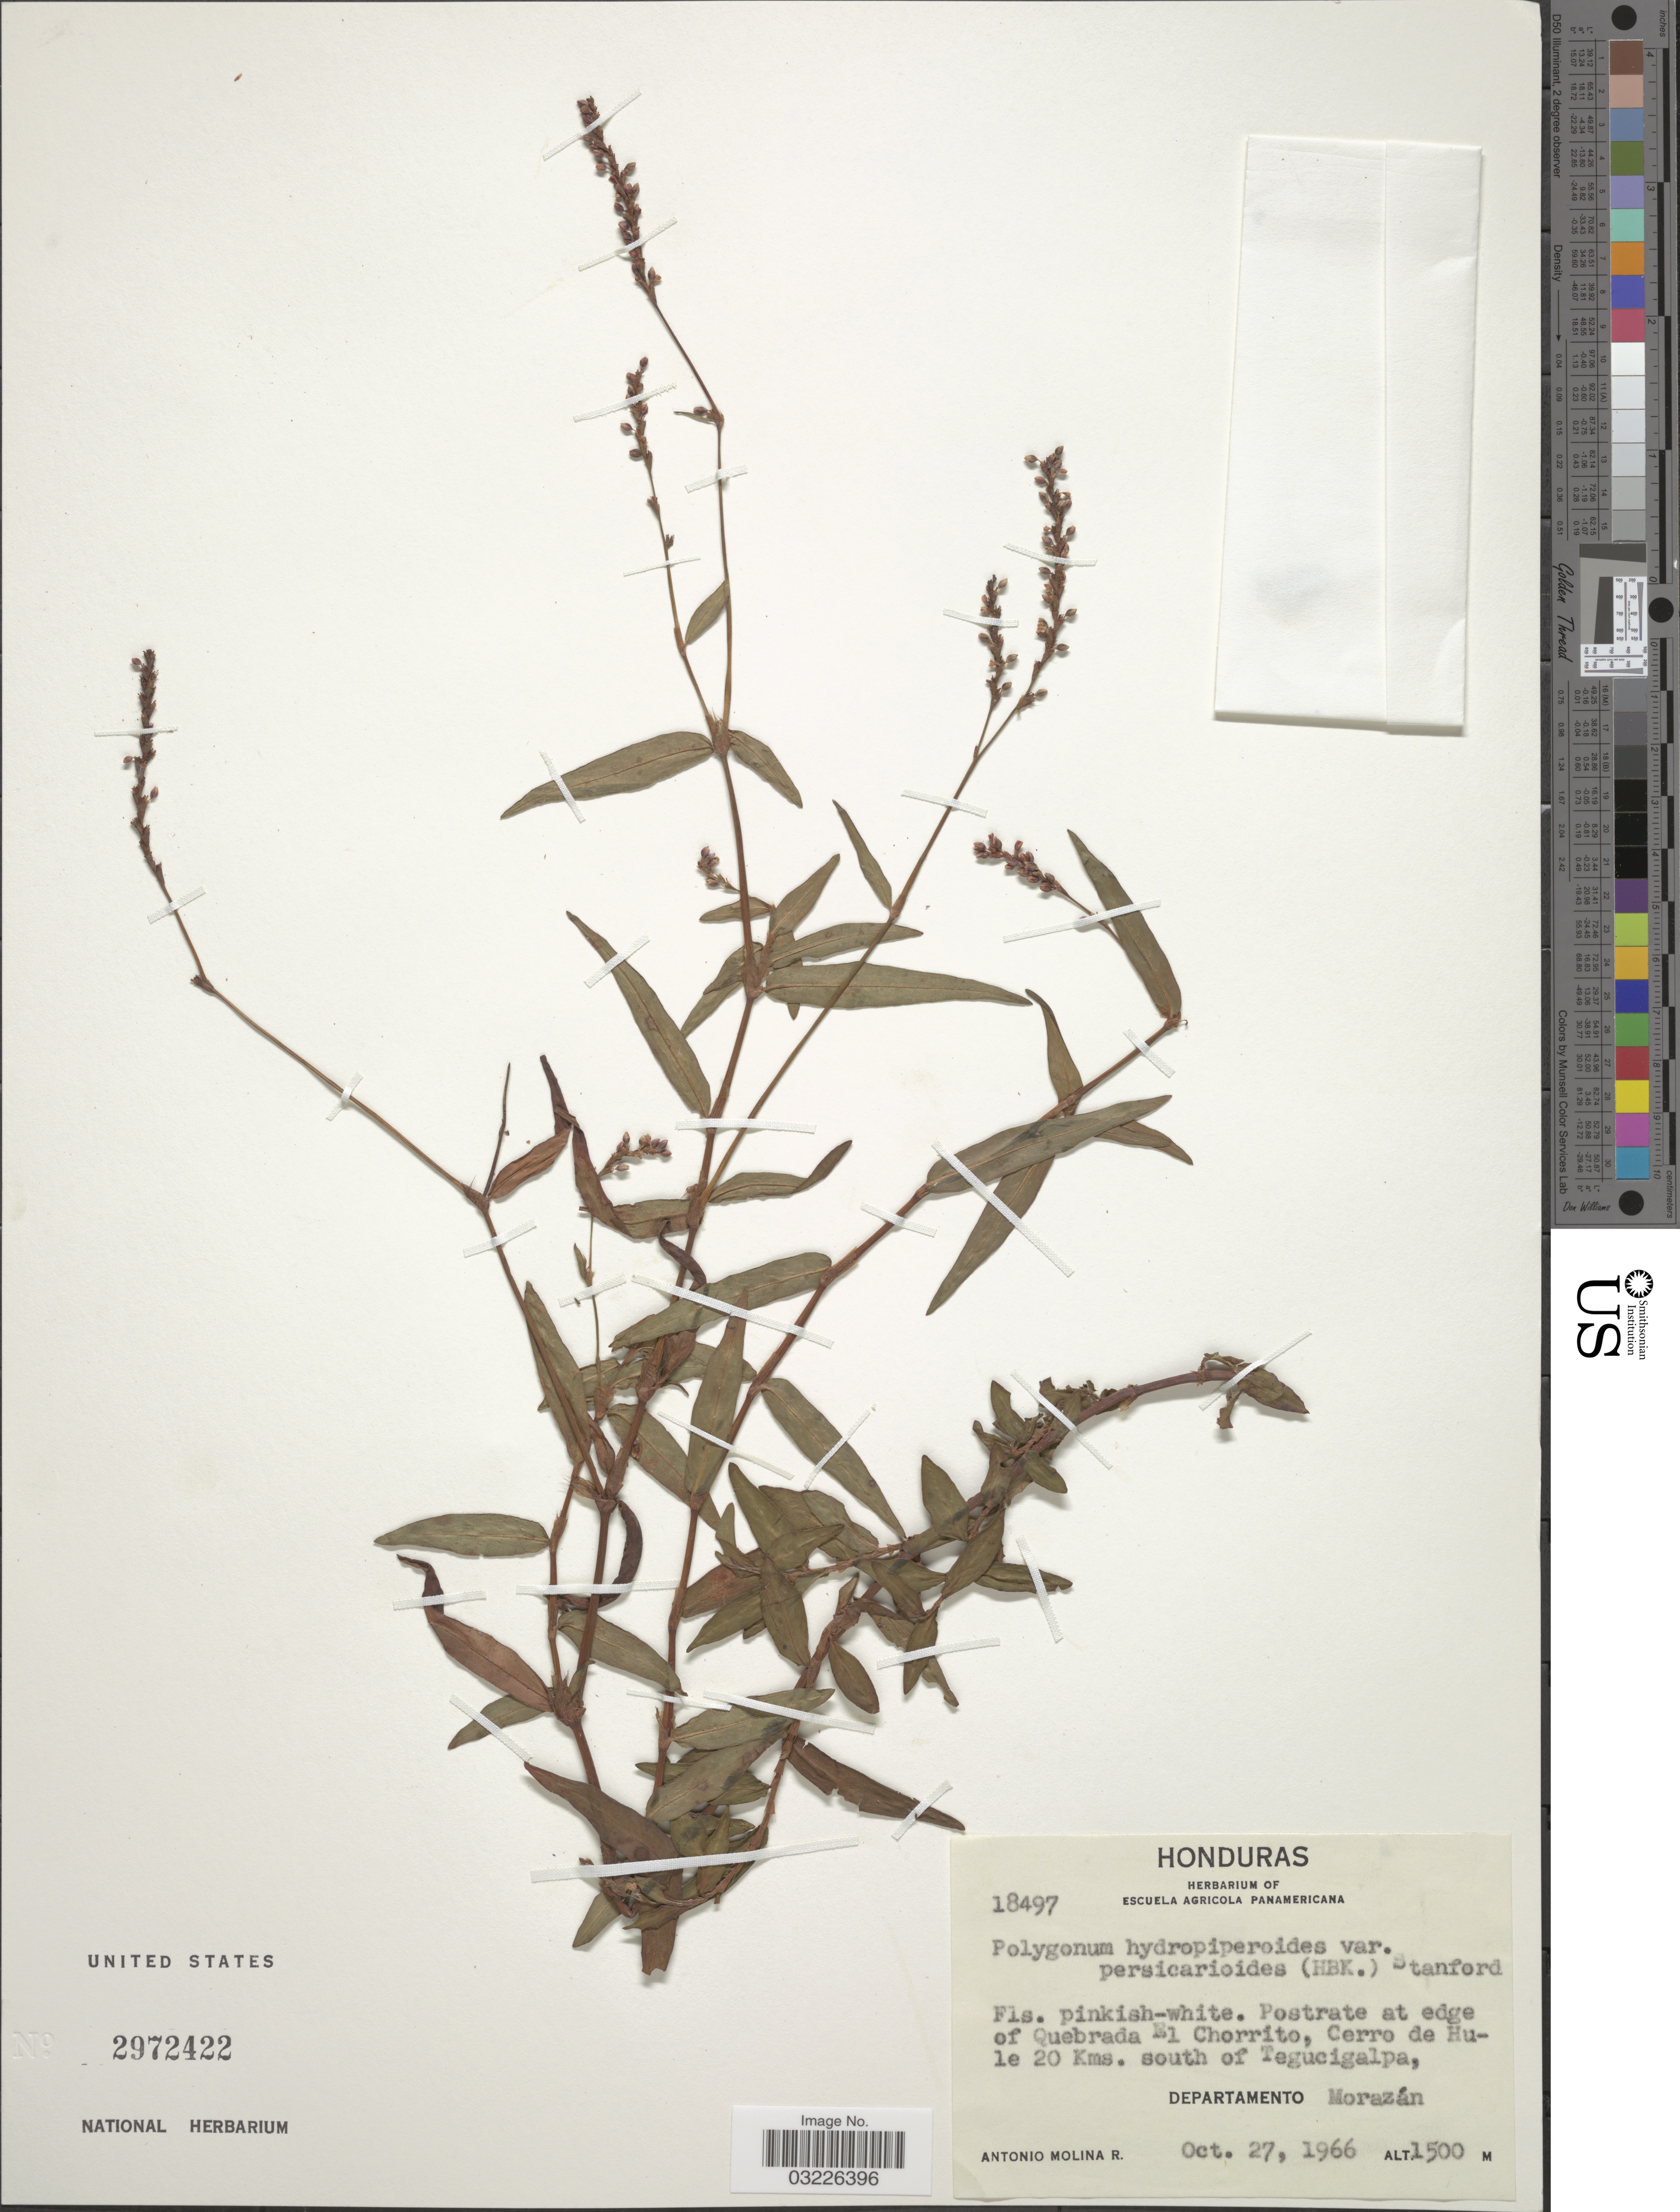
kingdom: Plantae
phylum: Tracheophyta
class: Magnoliopsida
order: Caryophyllales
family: Polygonaceae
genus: Polygonum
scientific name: Polygonum hydropiperoides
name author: Michx.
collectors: A. Molina R.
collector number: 18497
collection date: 1966-10-27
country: Honduras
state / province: Fco. Morazán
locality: Postrate at edge of Quebrada El Chorrito, Cerro de Hule 20 Kms. south of Tegucigalpa, Departamento Morazán.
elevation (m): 1500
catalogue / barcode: US 2972422